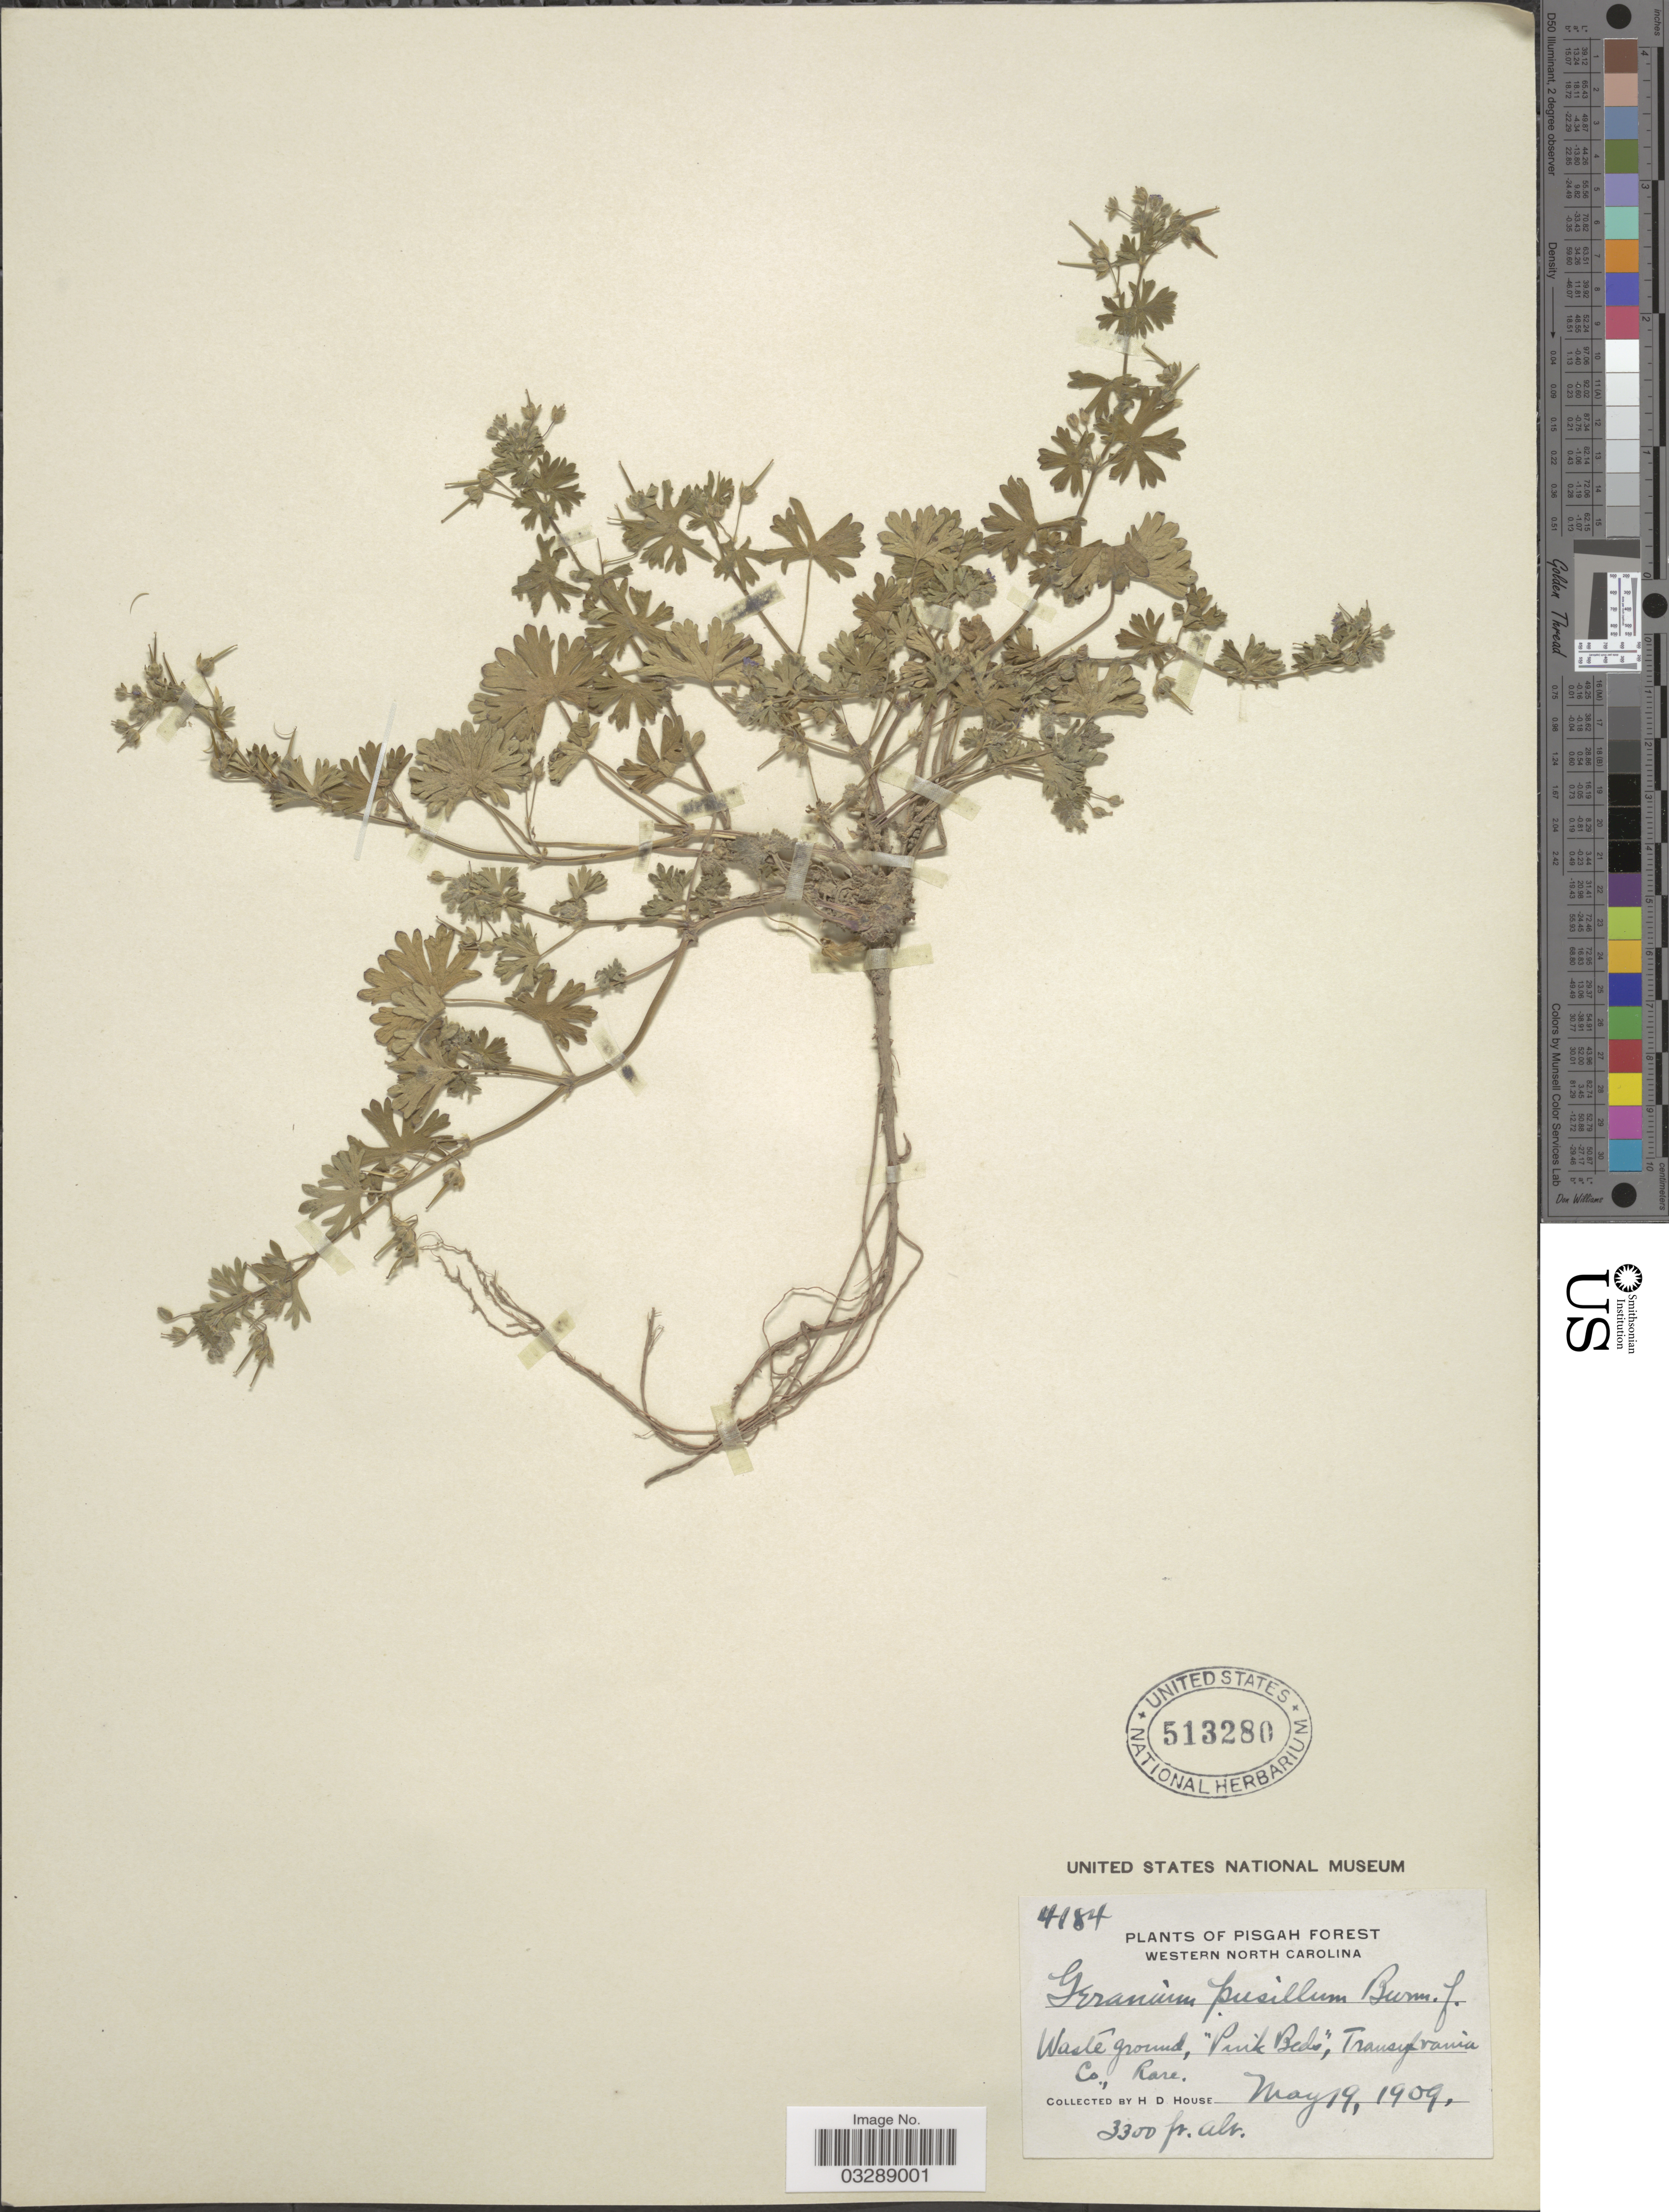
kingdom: Plantae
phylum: Tracheophyta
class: Magnoliopsida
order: Geraniales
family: Geraniaceae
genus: Geranium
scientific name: Geranium pusillum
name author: L.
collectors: H. D. House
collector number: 4184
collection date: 1909-05-19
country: United States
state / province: North Carolina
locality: Pisgah Forest. Western North Carolina. "Pink Beds", Transylvania Co.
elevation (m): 1006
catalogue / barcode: US 513280